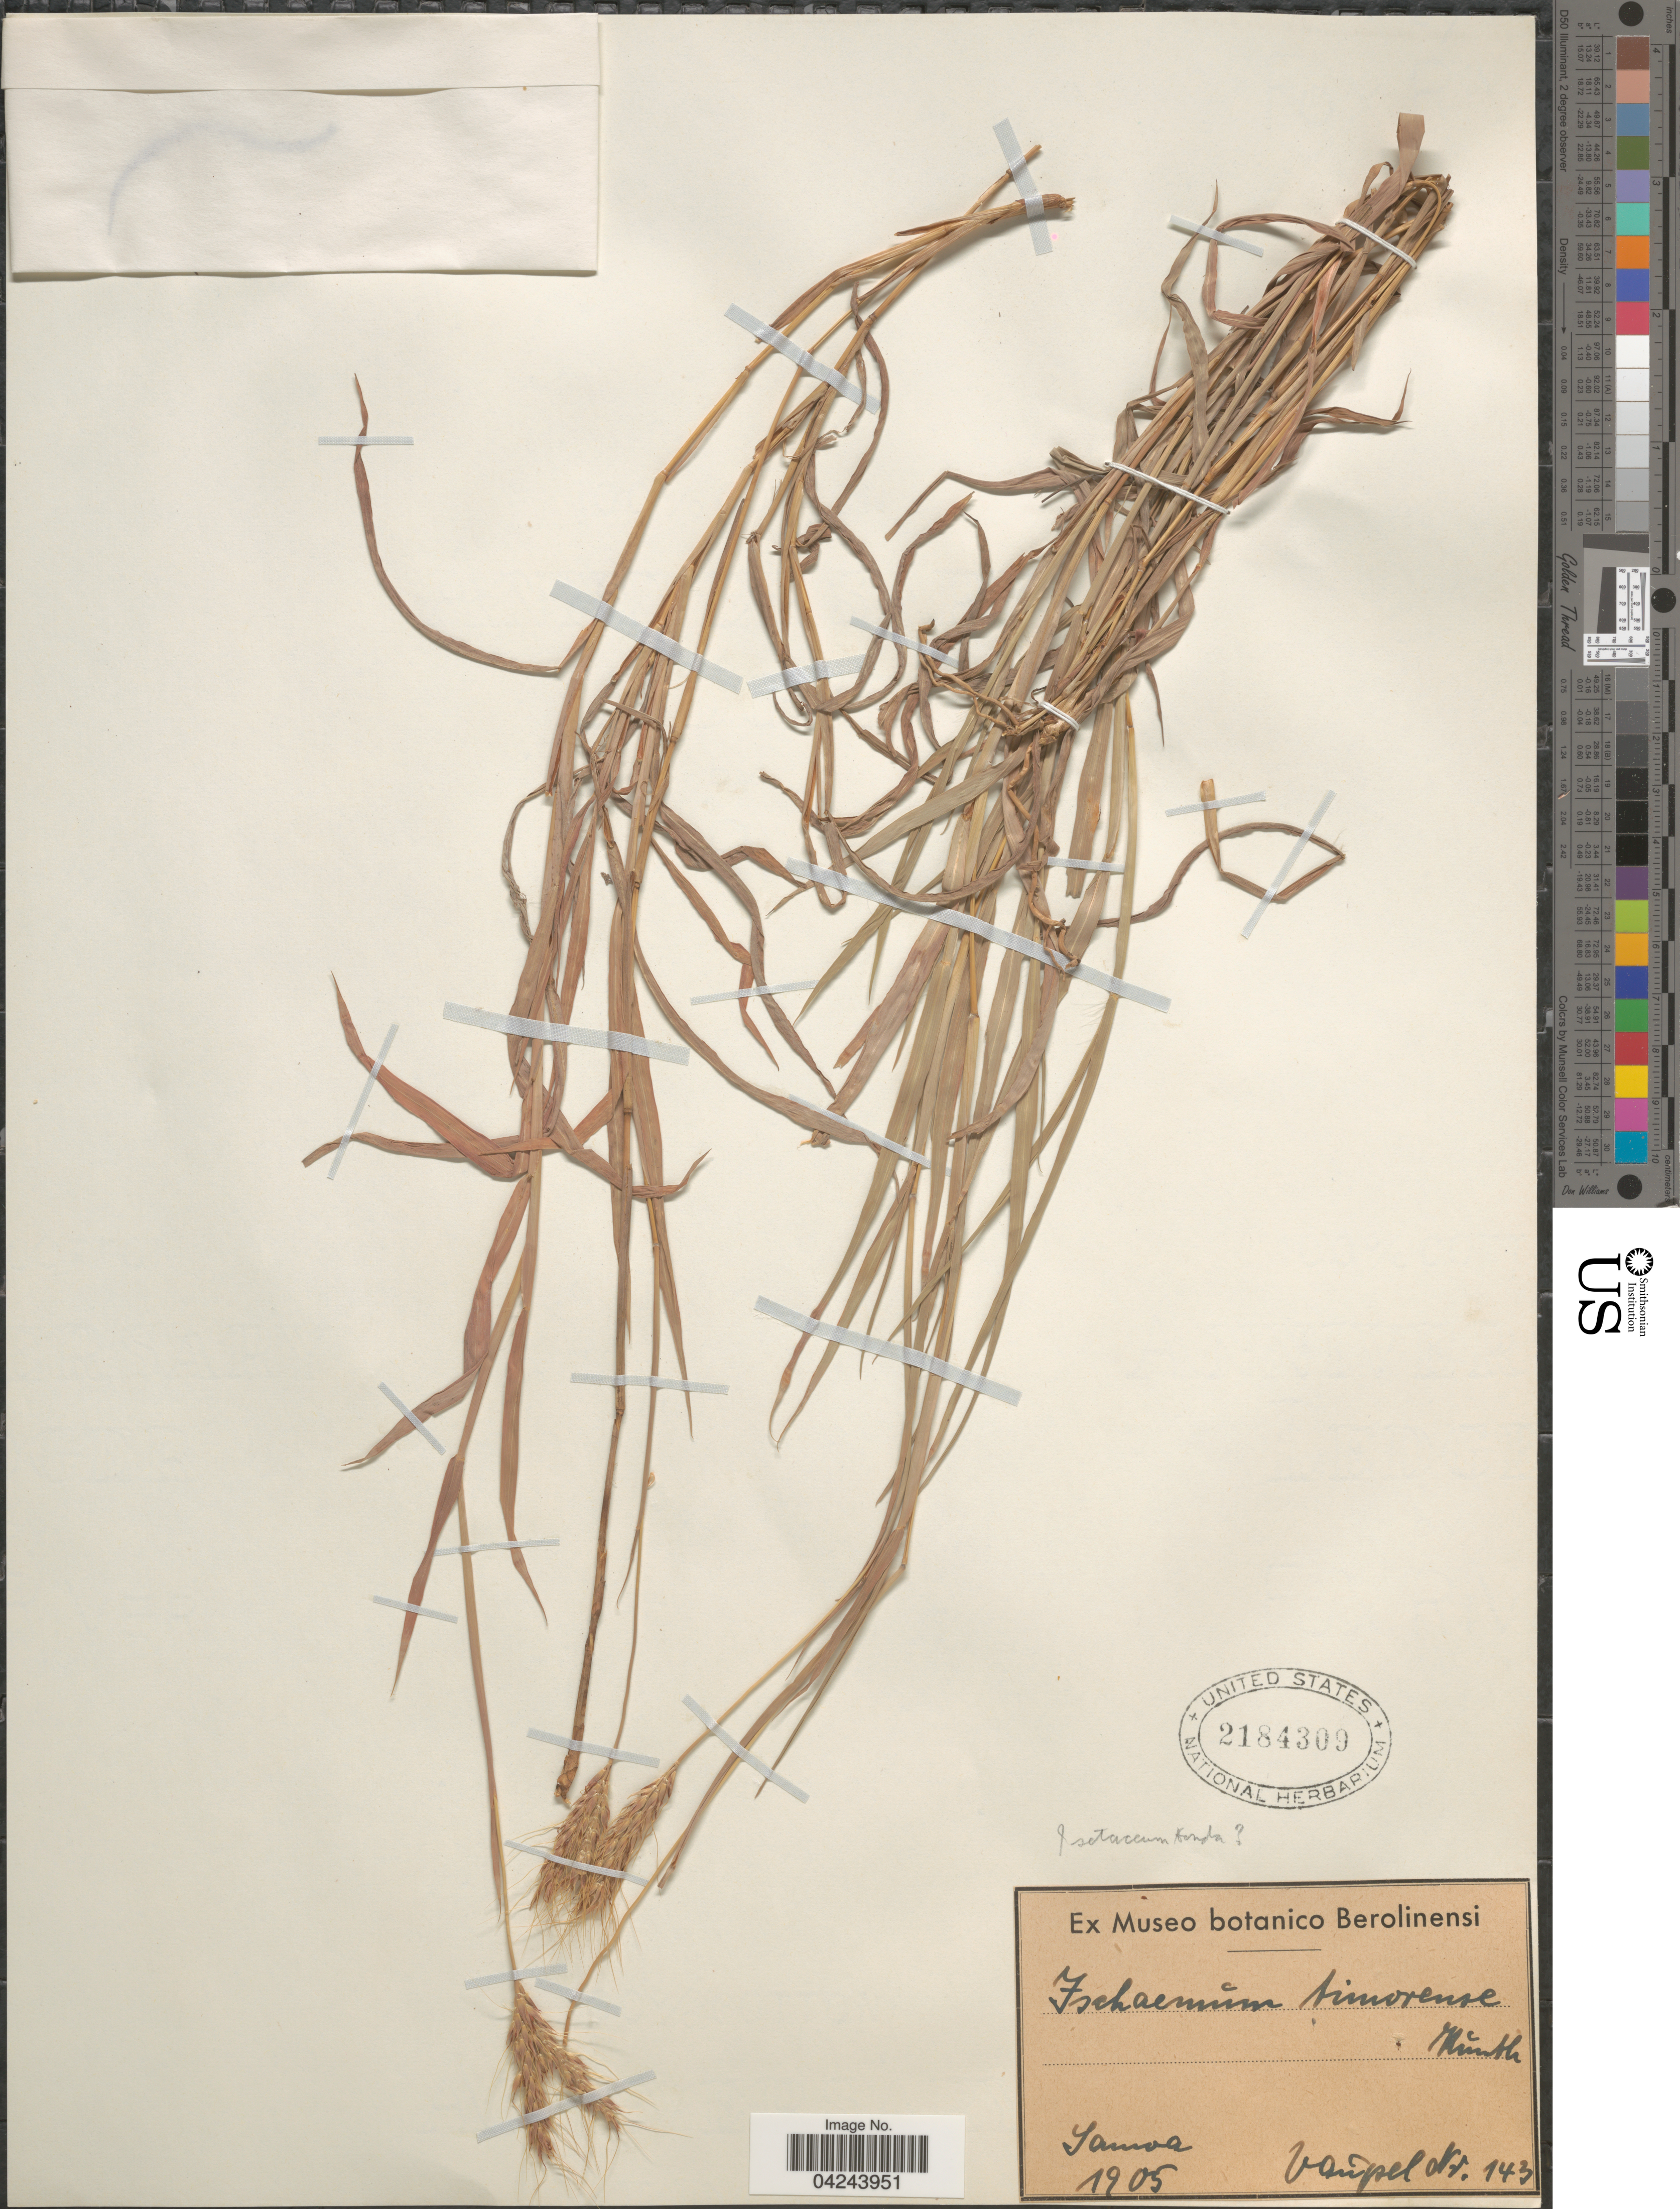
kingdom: Plantae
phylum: Tracheophyta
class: Liliopsida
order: Poales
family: Poaceae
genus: Ischaemum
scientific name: Ischaemum timorense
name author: Kunth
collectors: Vaupel, --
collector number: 143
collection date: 1902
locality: Samoa.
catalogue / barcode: US 2184309